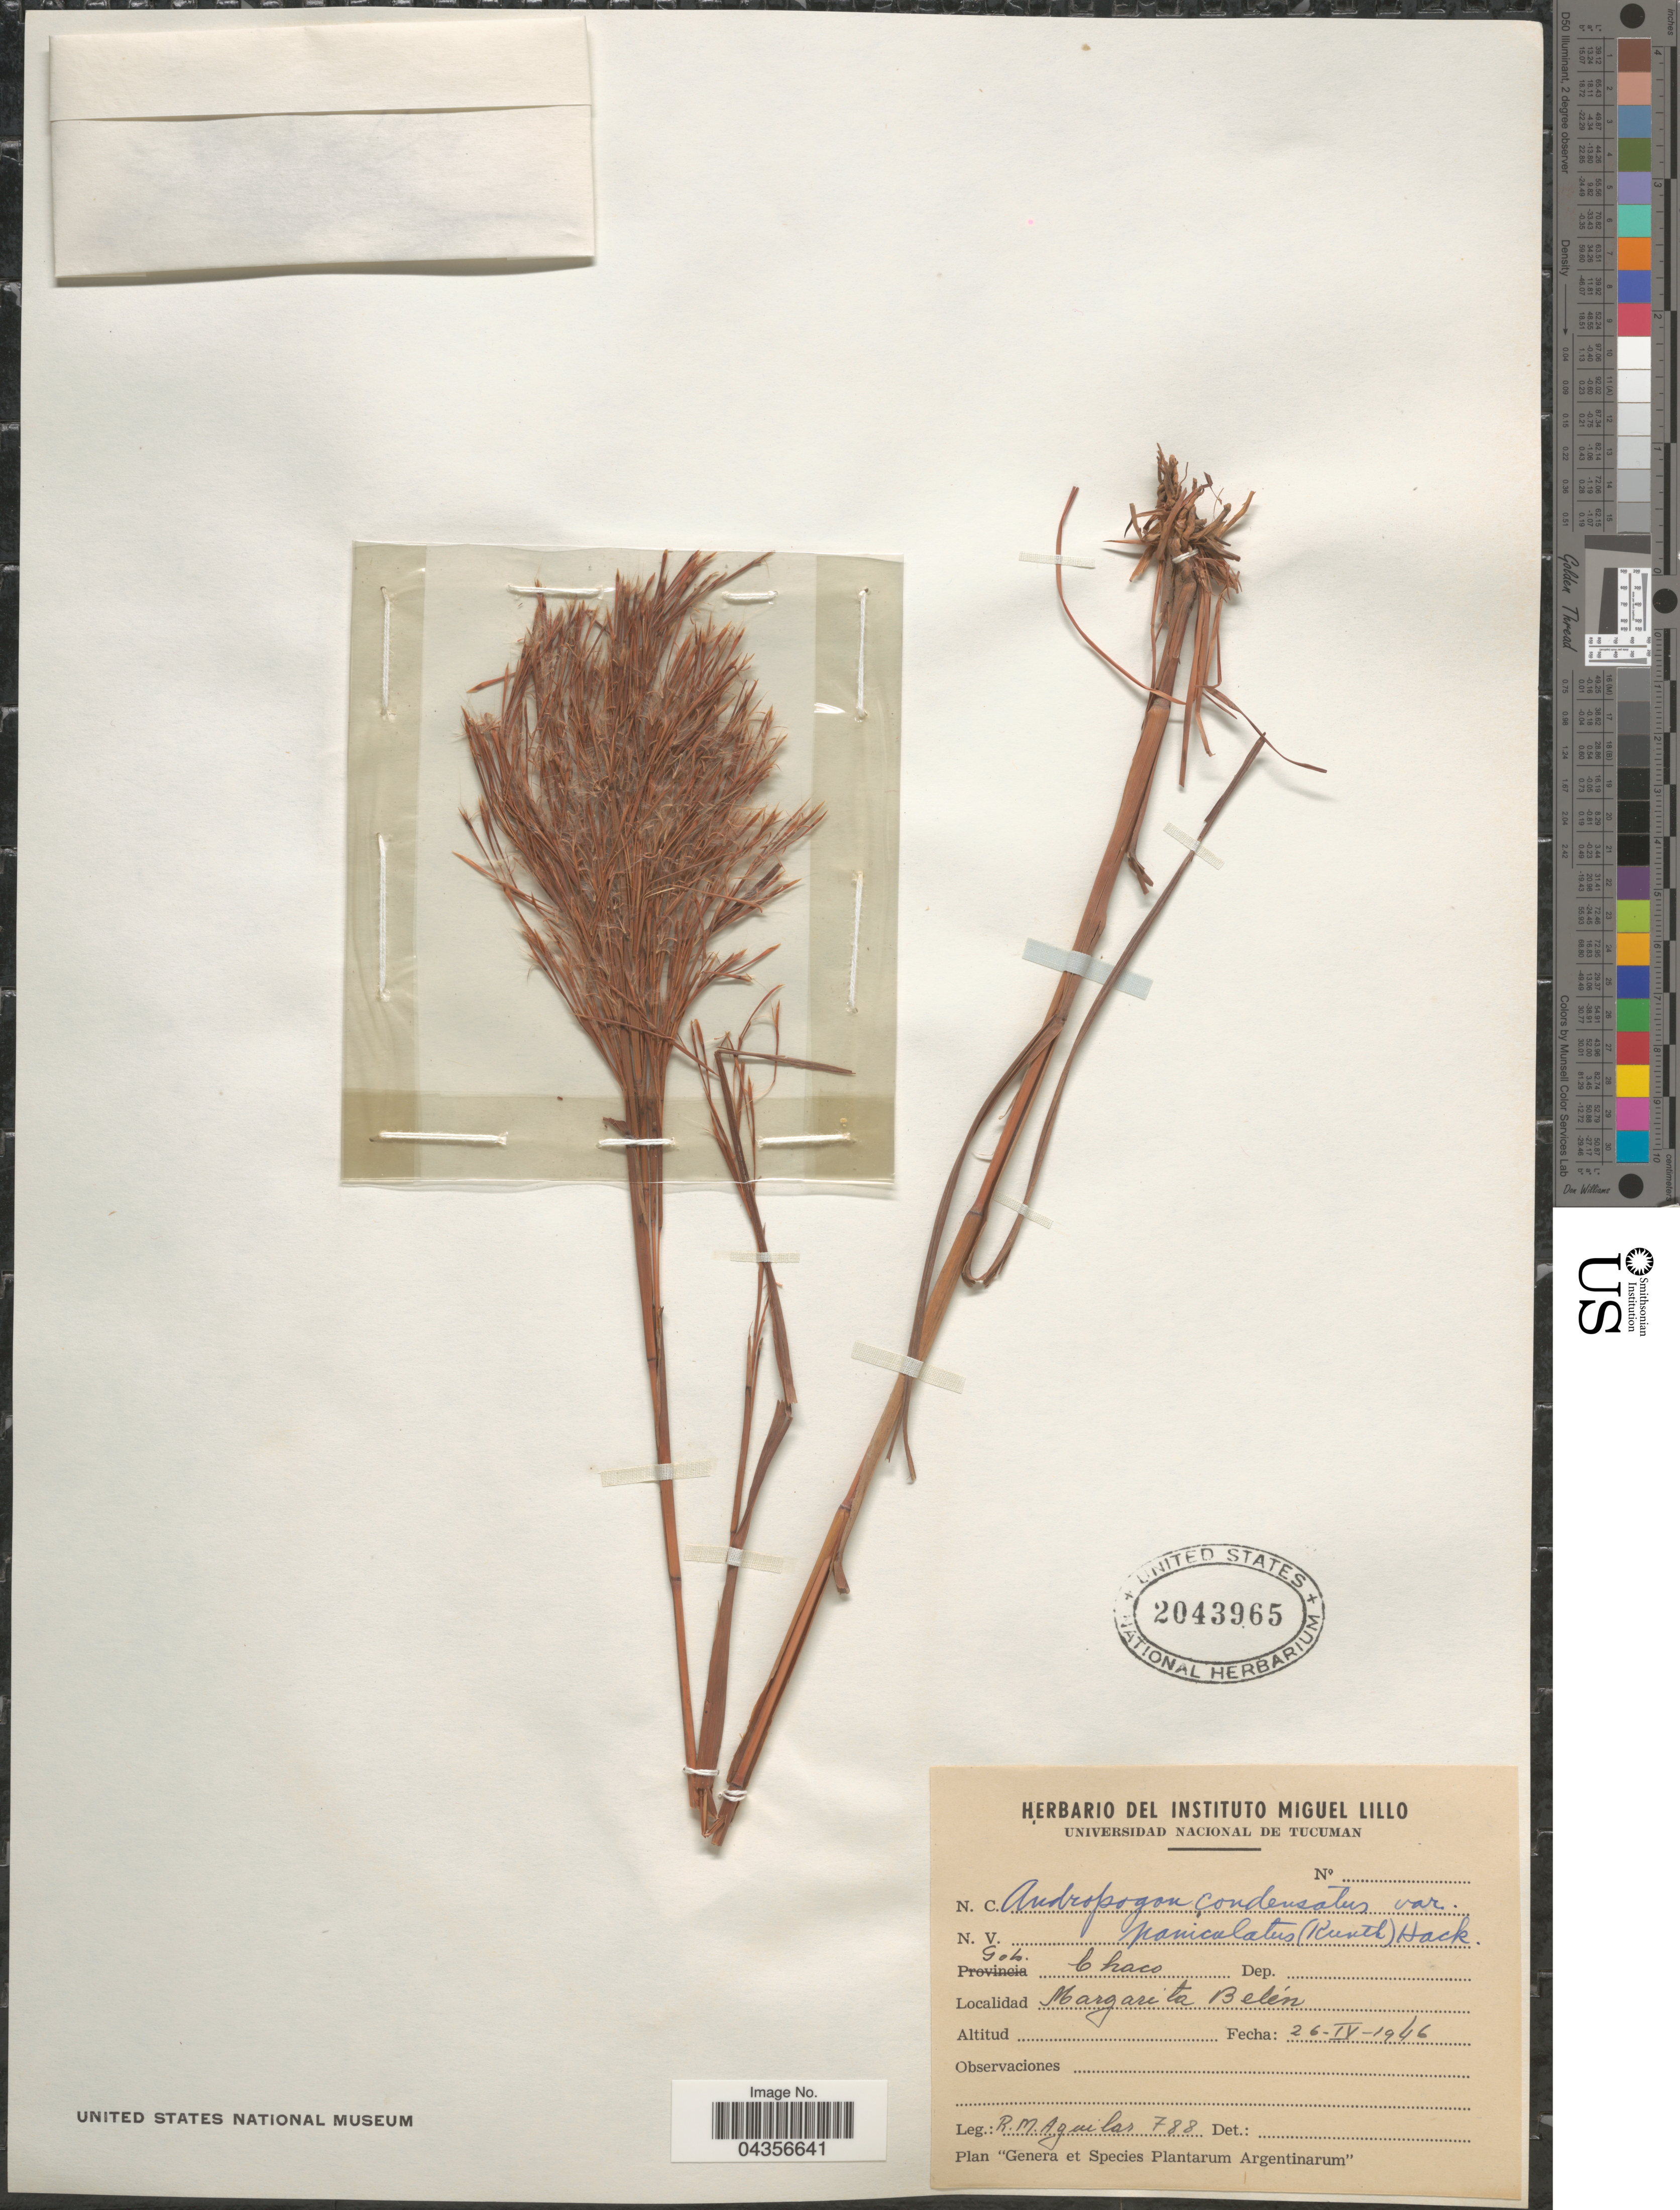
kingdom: Plantae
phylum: Tracheophyta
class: Liliopsida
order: Poales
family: Poaceae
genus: Schizachyrium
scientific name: Schizachyrium microstachyum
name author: (Desv. ex Ham.) Roseng. et al.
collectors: R. Aguilar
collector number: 788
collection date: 1946-04-26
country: Argentina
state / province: Chaco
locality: Gob. Chaco. Margarita Belén.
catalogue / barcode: US 2043965